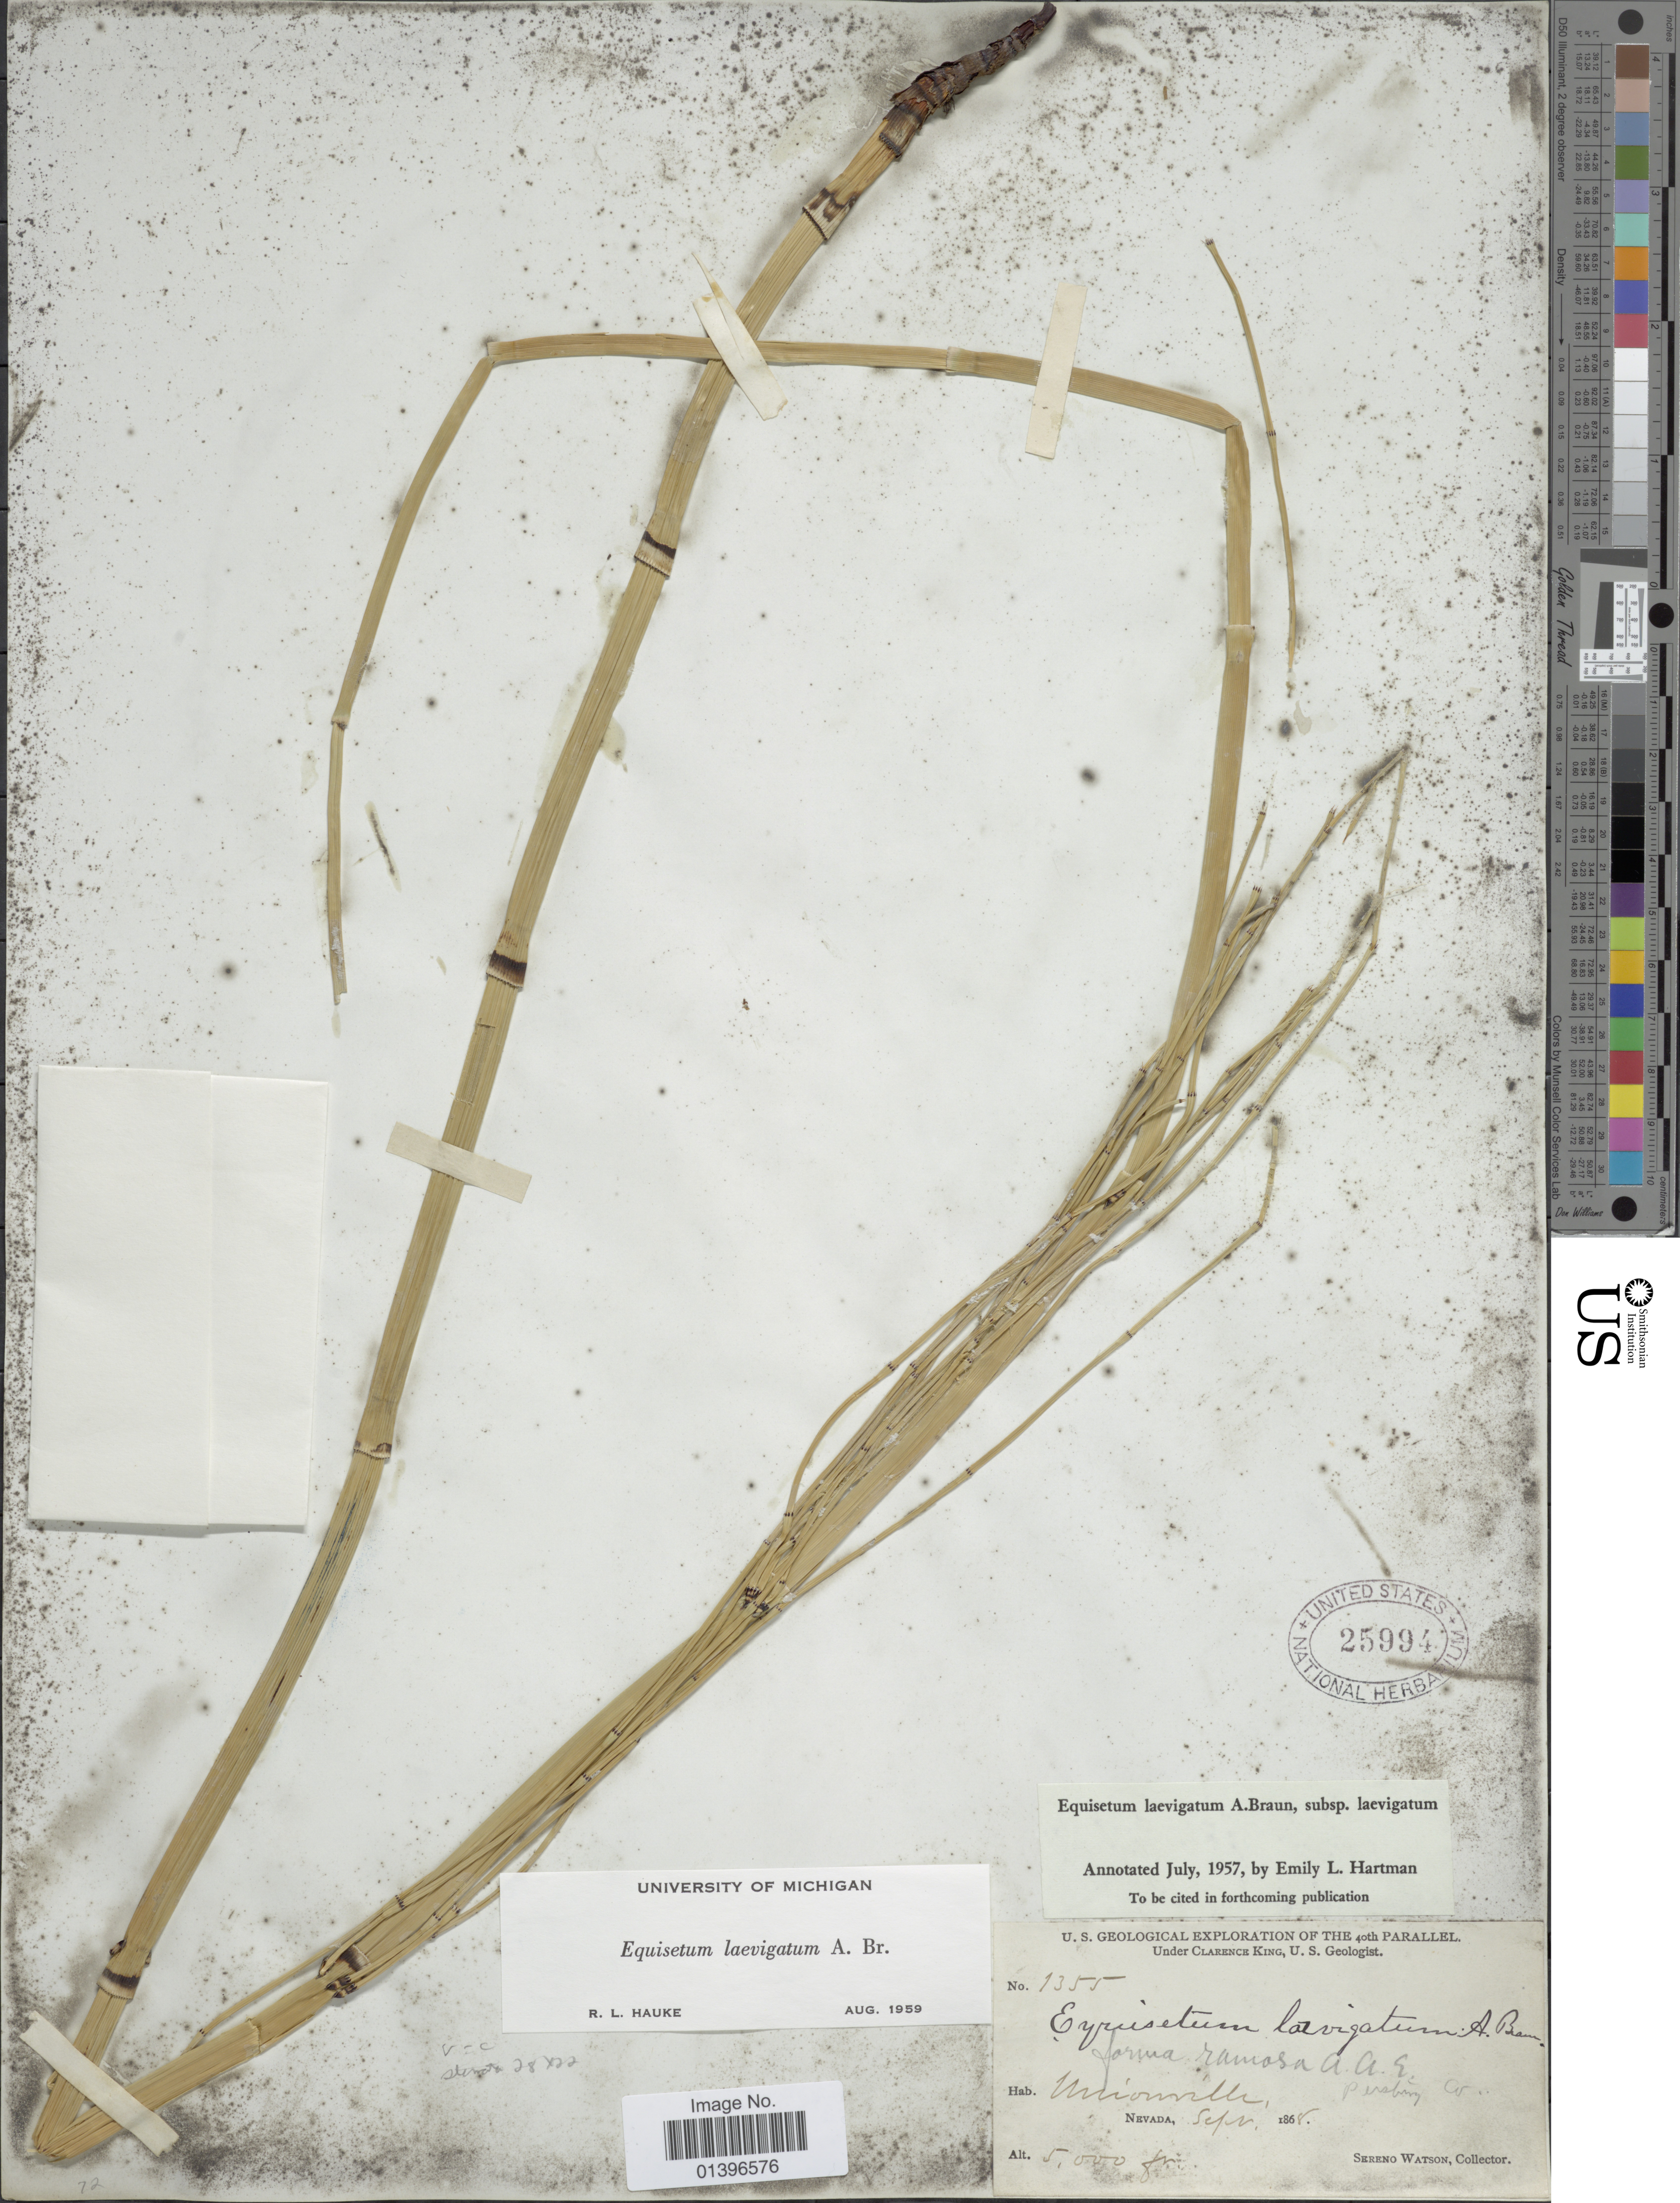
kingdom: Plantae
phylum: Tracheophyta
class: Polypodiopsida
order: Equisetales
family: Equisetaceae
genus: Equisetum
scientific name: Equisetum laevigatum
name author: A. Braun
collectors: S. Watson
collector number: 1355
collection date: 1868-09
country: United States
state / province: Nevada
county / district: Pershing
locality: Unionville, Pershing Co.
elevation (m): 1524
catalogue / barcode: US 25994